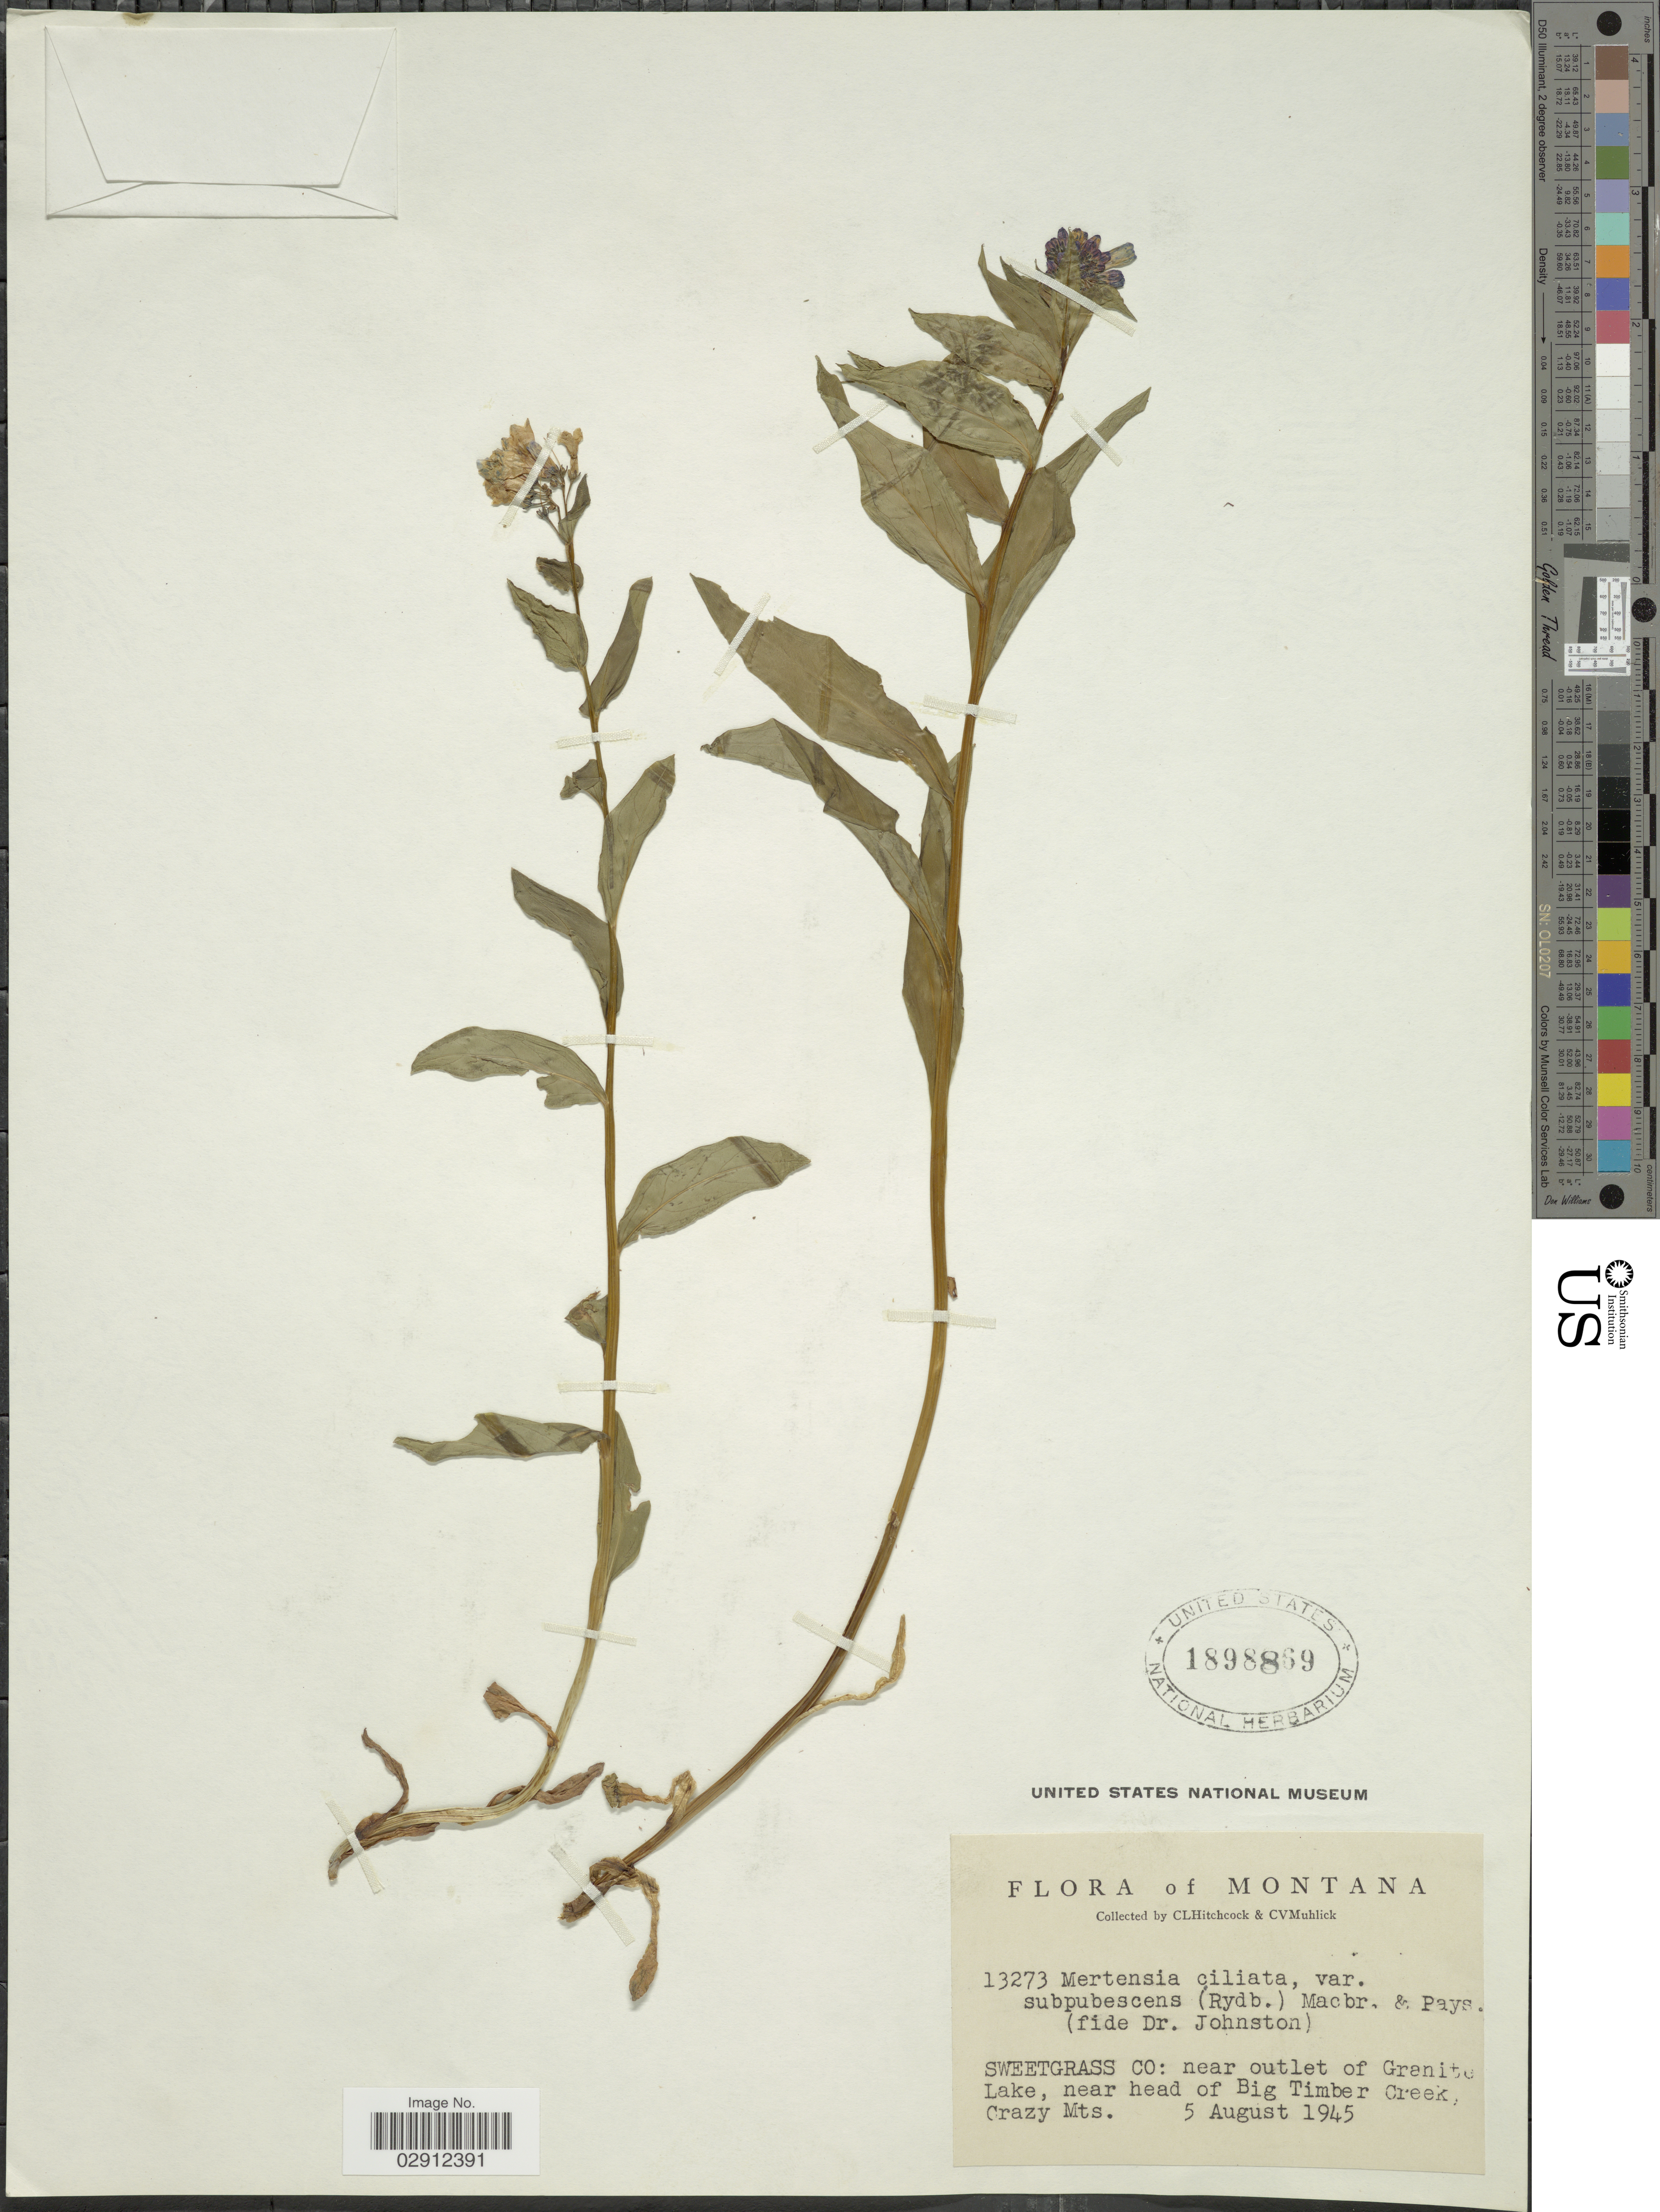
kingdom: Plantae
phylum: Tracheophyta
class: Magnoliopsida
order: Boraginales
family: Boraginaceae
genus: Mertensia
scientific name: Mertensia ciliata var. subpubescens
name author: (Rydb.) J.F. Macbr. & Payson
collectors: C. L. Hitchcock & C. V. Muhlick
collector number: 13273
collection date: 1945-08-05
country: United States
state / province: Montana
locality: Sweetgrass Co: near outlet of Granite Lake, near head of Big Timber Creek, Crazy Mts.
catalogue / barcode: US 1898869